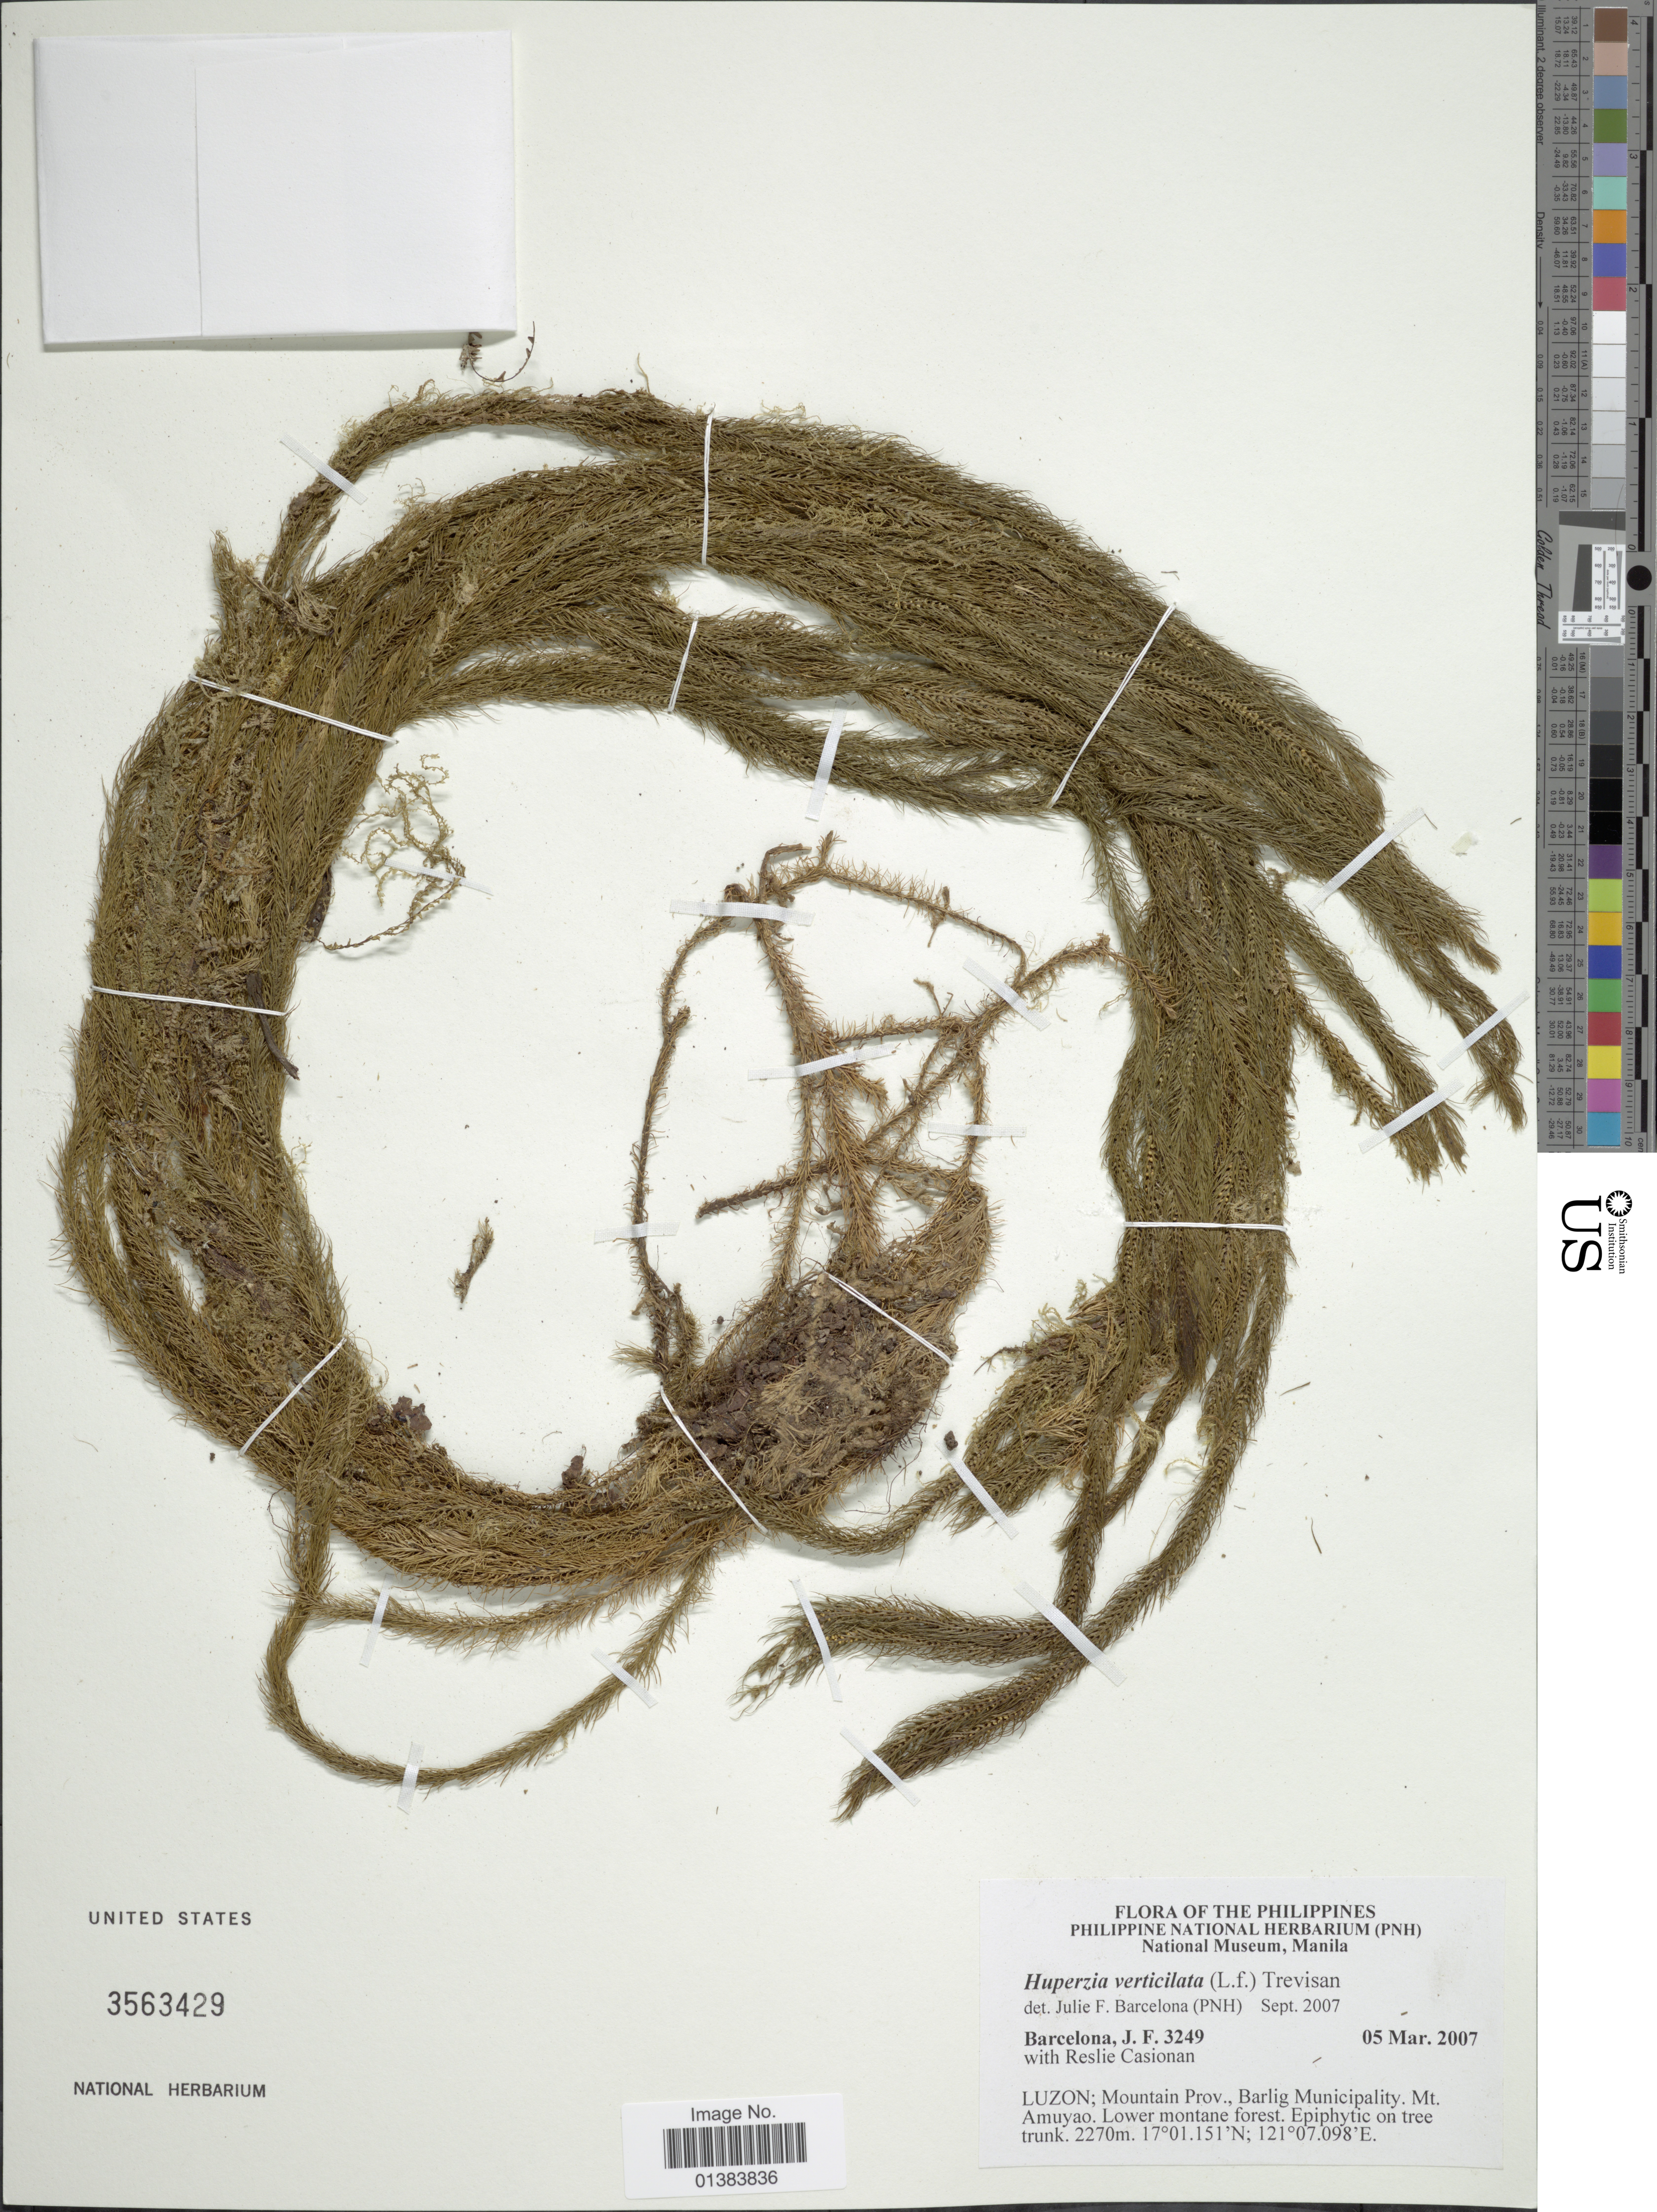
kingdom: Plantae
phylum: Tracheophyta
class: Lycopodiopsida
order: Lycopodiales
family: Lycopodiaceae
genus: Phlegmariurus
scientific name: Phlegmariurus verticillatus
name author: (L. f.) A. R. Field & Testo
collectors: J. F. Barcelona & R. Casionan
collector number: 3249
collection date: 2007-03-05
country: Philippines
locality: Luzon; Mountain Prov., Barlig Municipality. Mt. Amuyao. Lower montane forest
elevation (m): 2270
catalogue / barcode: US 3563429